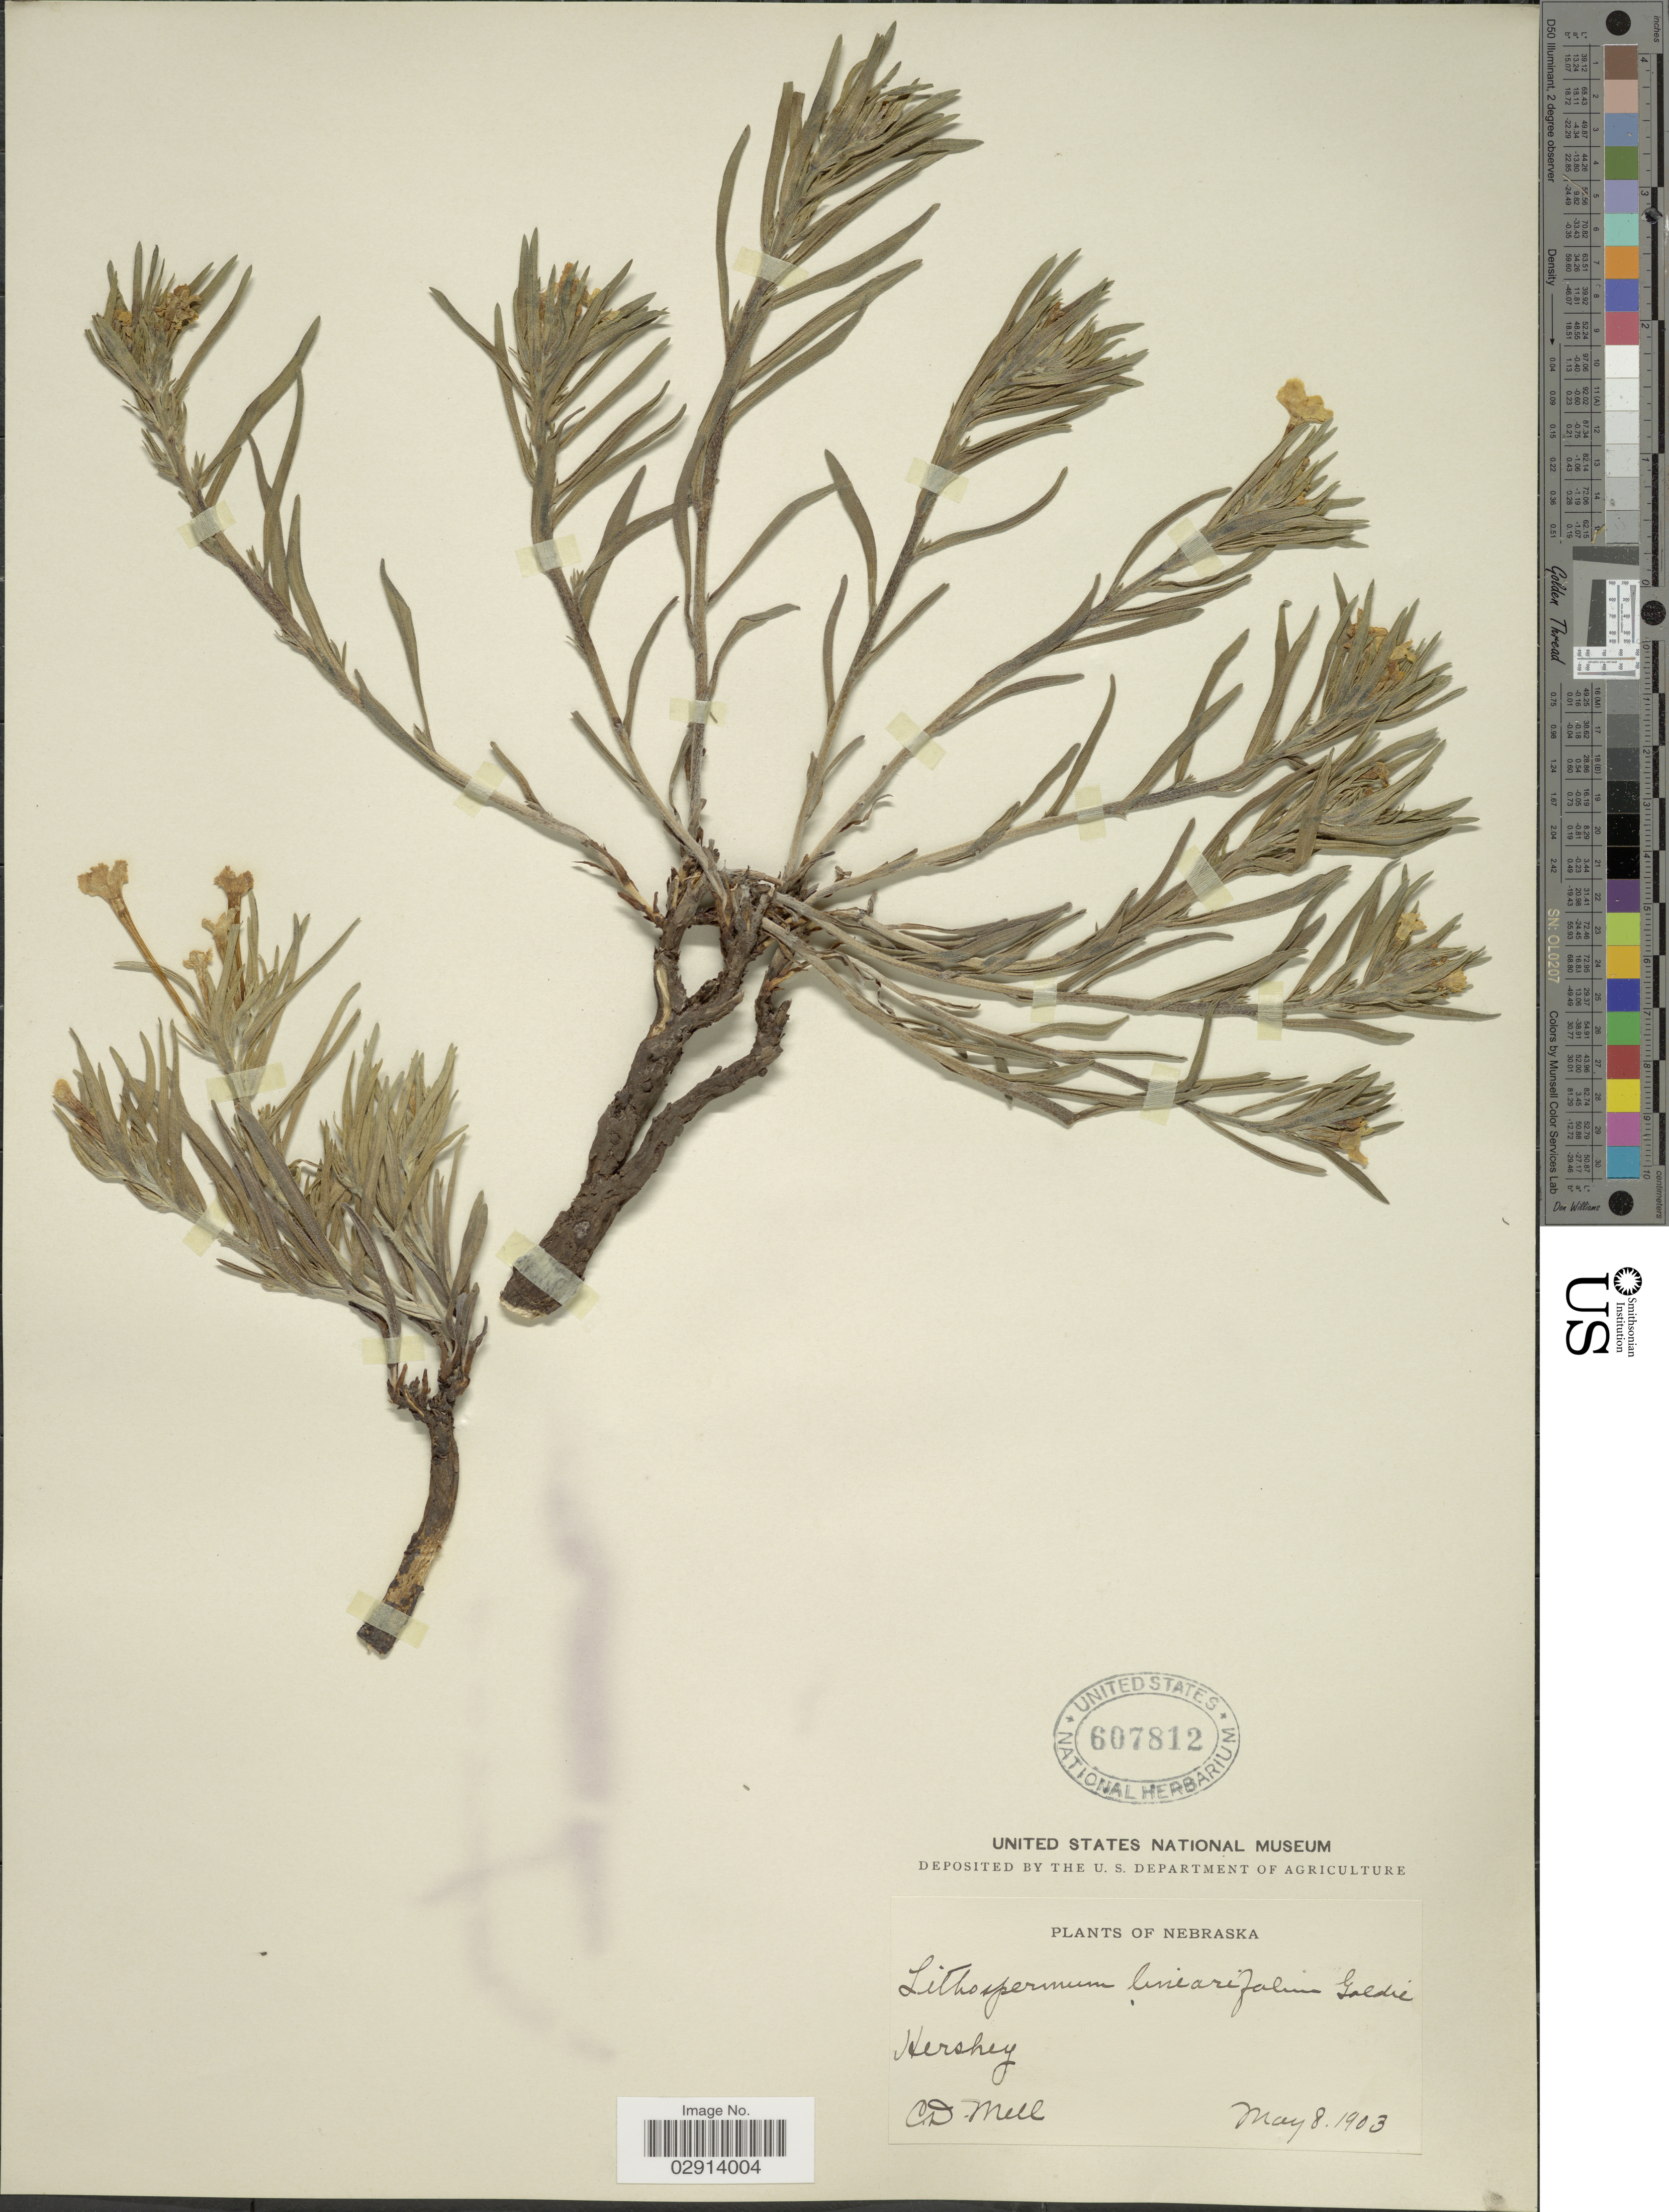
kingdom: Plantae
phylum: Tracheophyta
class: Magnoliopsida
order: Boraginales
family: Boraginaceae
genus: Lithospermum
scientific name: Lithospermum incisum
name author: Lehm.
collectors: C. D. Mell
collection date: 1903-05-08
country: United States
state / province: Nebraska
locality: Hershey.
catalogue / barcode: US 607812